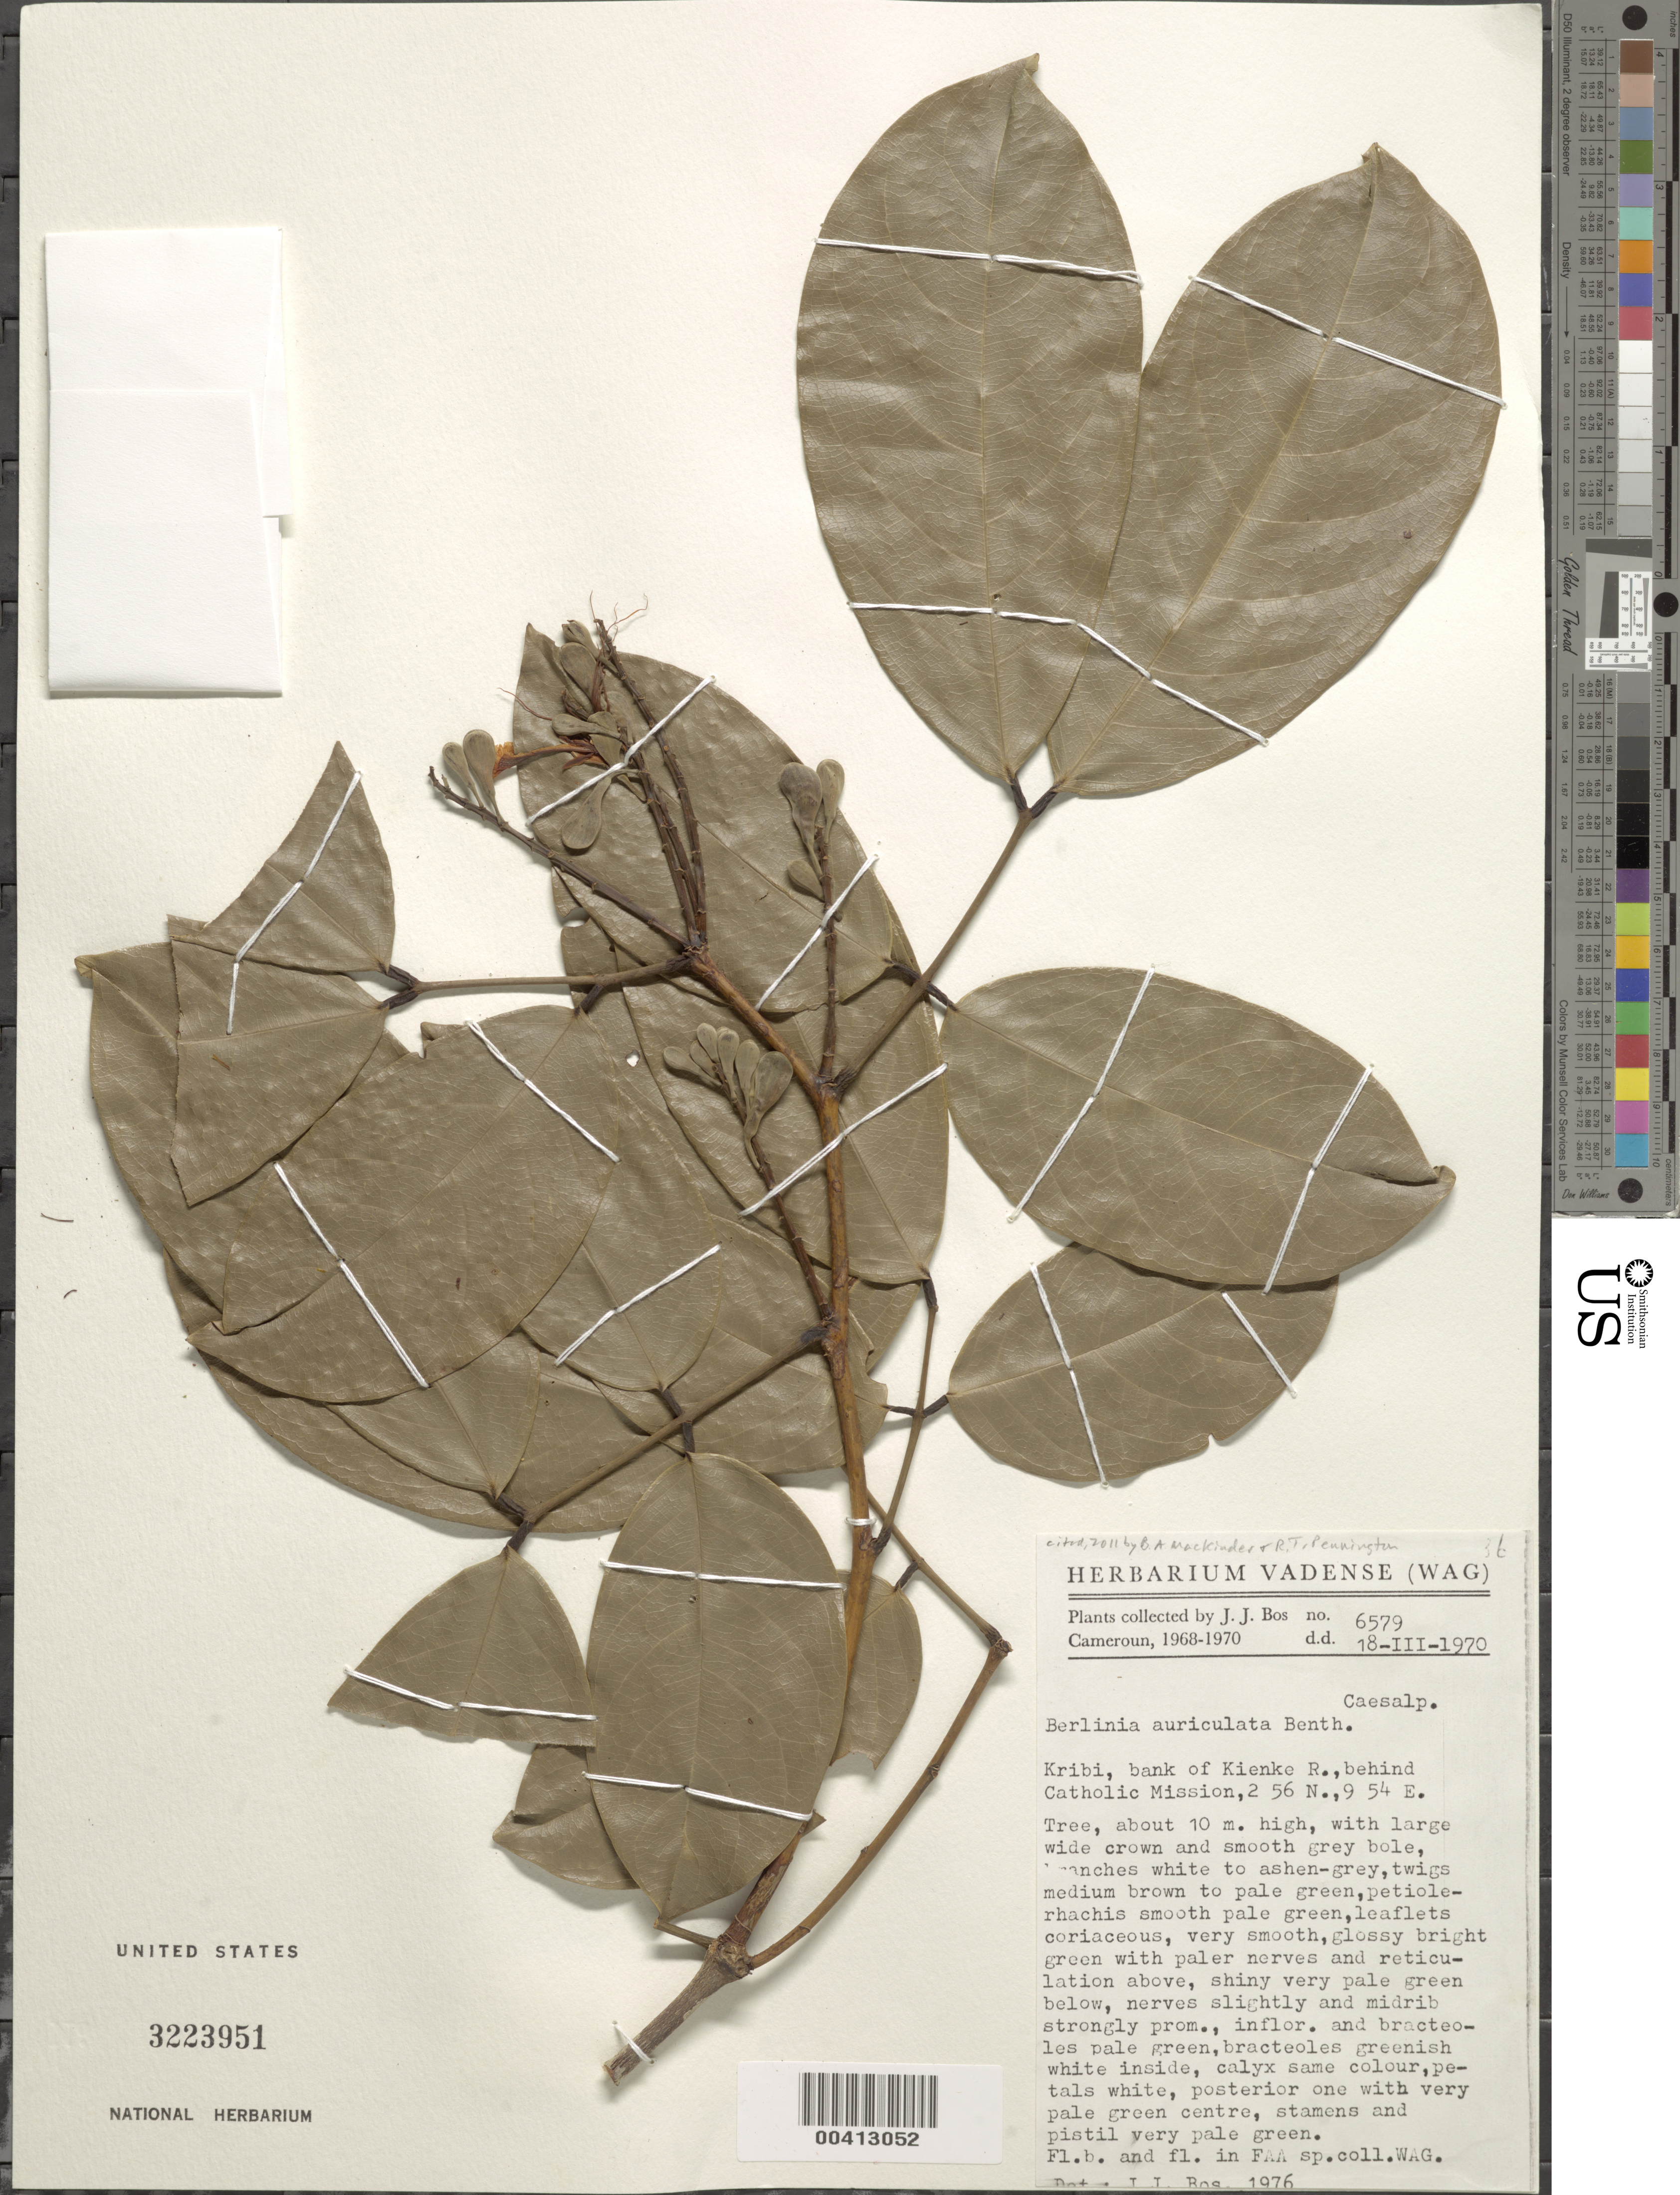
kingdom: Plantae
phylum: Tracheophyta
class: Magnoliopsida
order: Fabales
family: Fabaceae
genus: Berlinia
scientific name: Berlinia auriculata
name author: Benth.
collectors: J. J. Bos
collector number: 6579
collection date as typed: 18 Mar 1970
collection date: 1970-03-18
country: Cameroon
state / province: Sud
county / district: Océan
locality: Kribi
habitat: Bank of river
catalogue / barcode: US 3223951